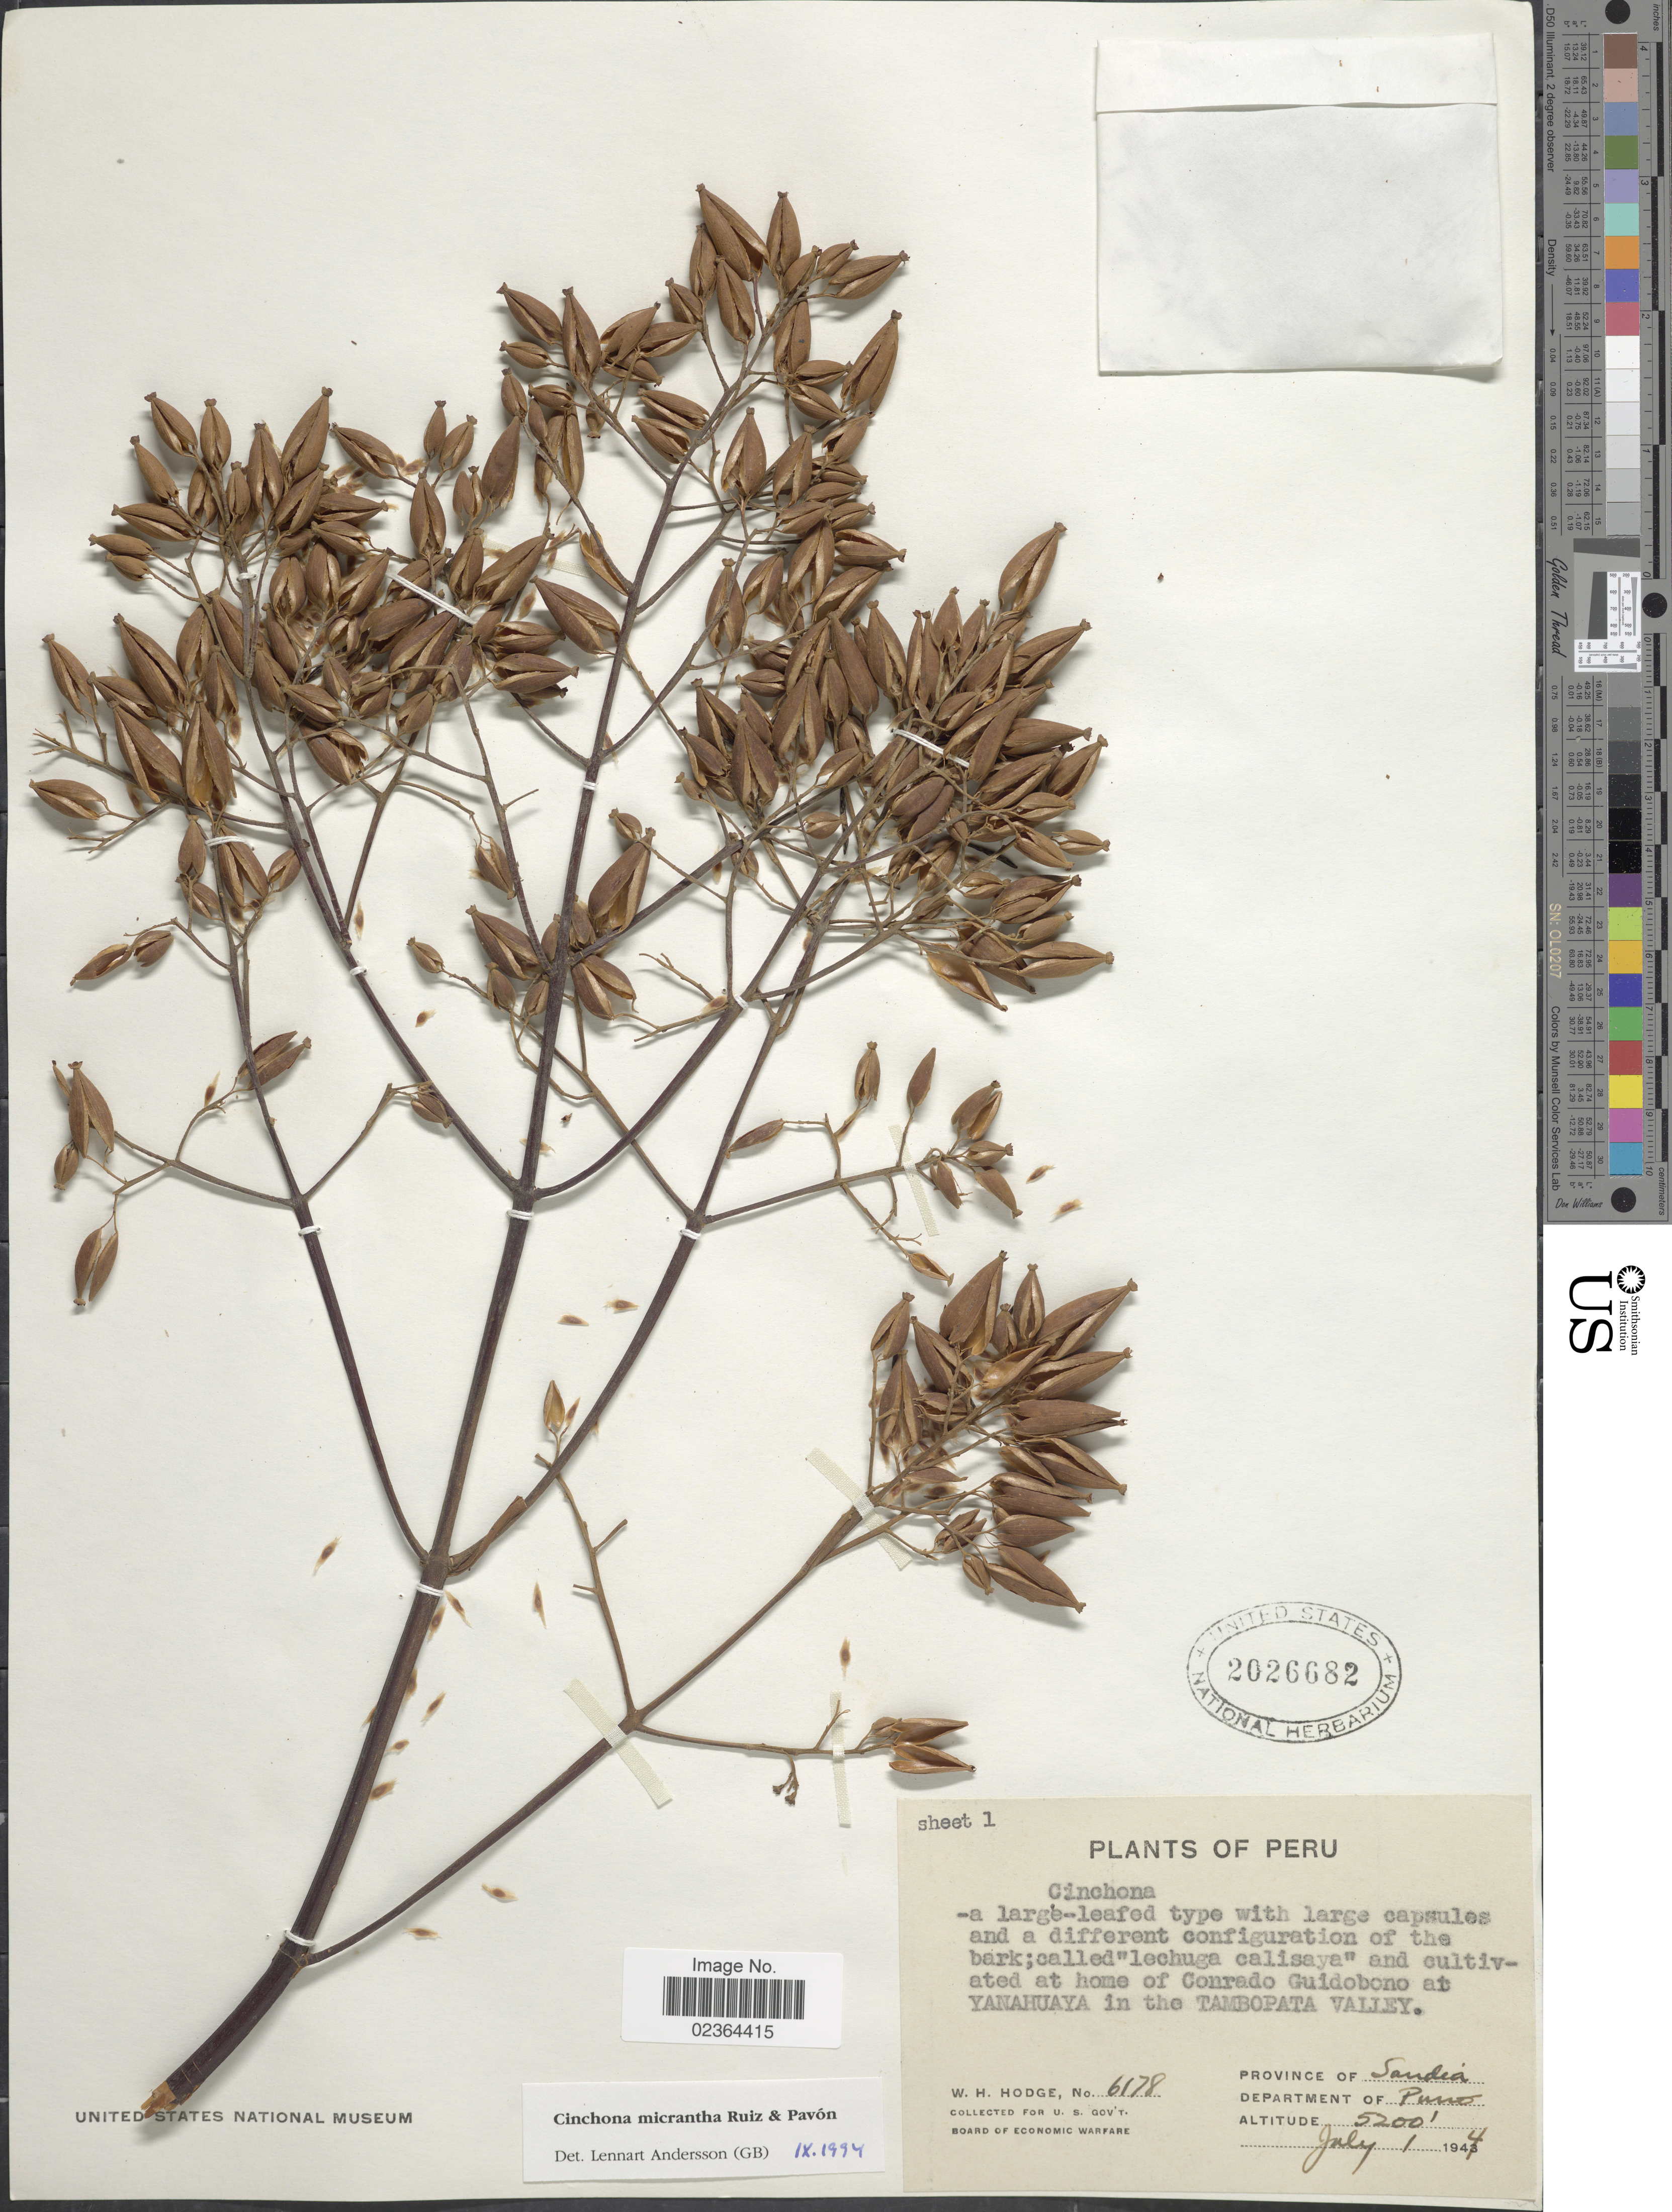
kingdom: Plantae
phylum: Tracheophyta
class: Magnoliopsida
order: Gentianales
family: Rubiaceae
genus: Cinchona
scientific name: Cinchona micrantha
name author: Ruiz & Pav.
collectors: W. Hodge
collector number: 6178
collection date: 1944-07-01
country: Peru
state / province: Puno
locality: Province of Sandia, Department of Puno, cultivated by Conrado Guidobono at Yanahuaya, in the Tambopata Valley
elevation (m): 1585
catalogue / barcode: US 2026682